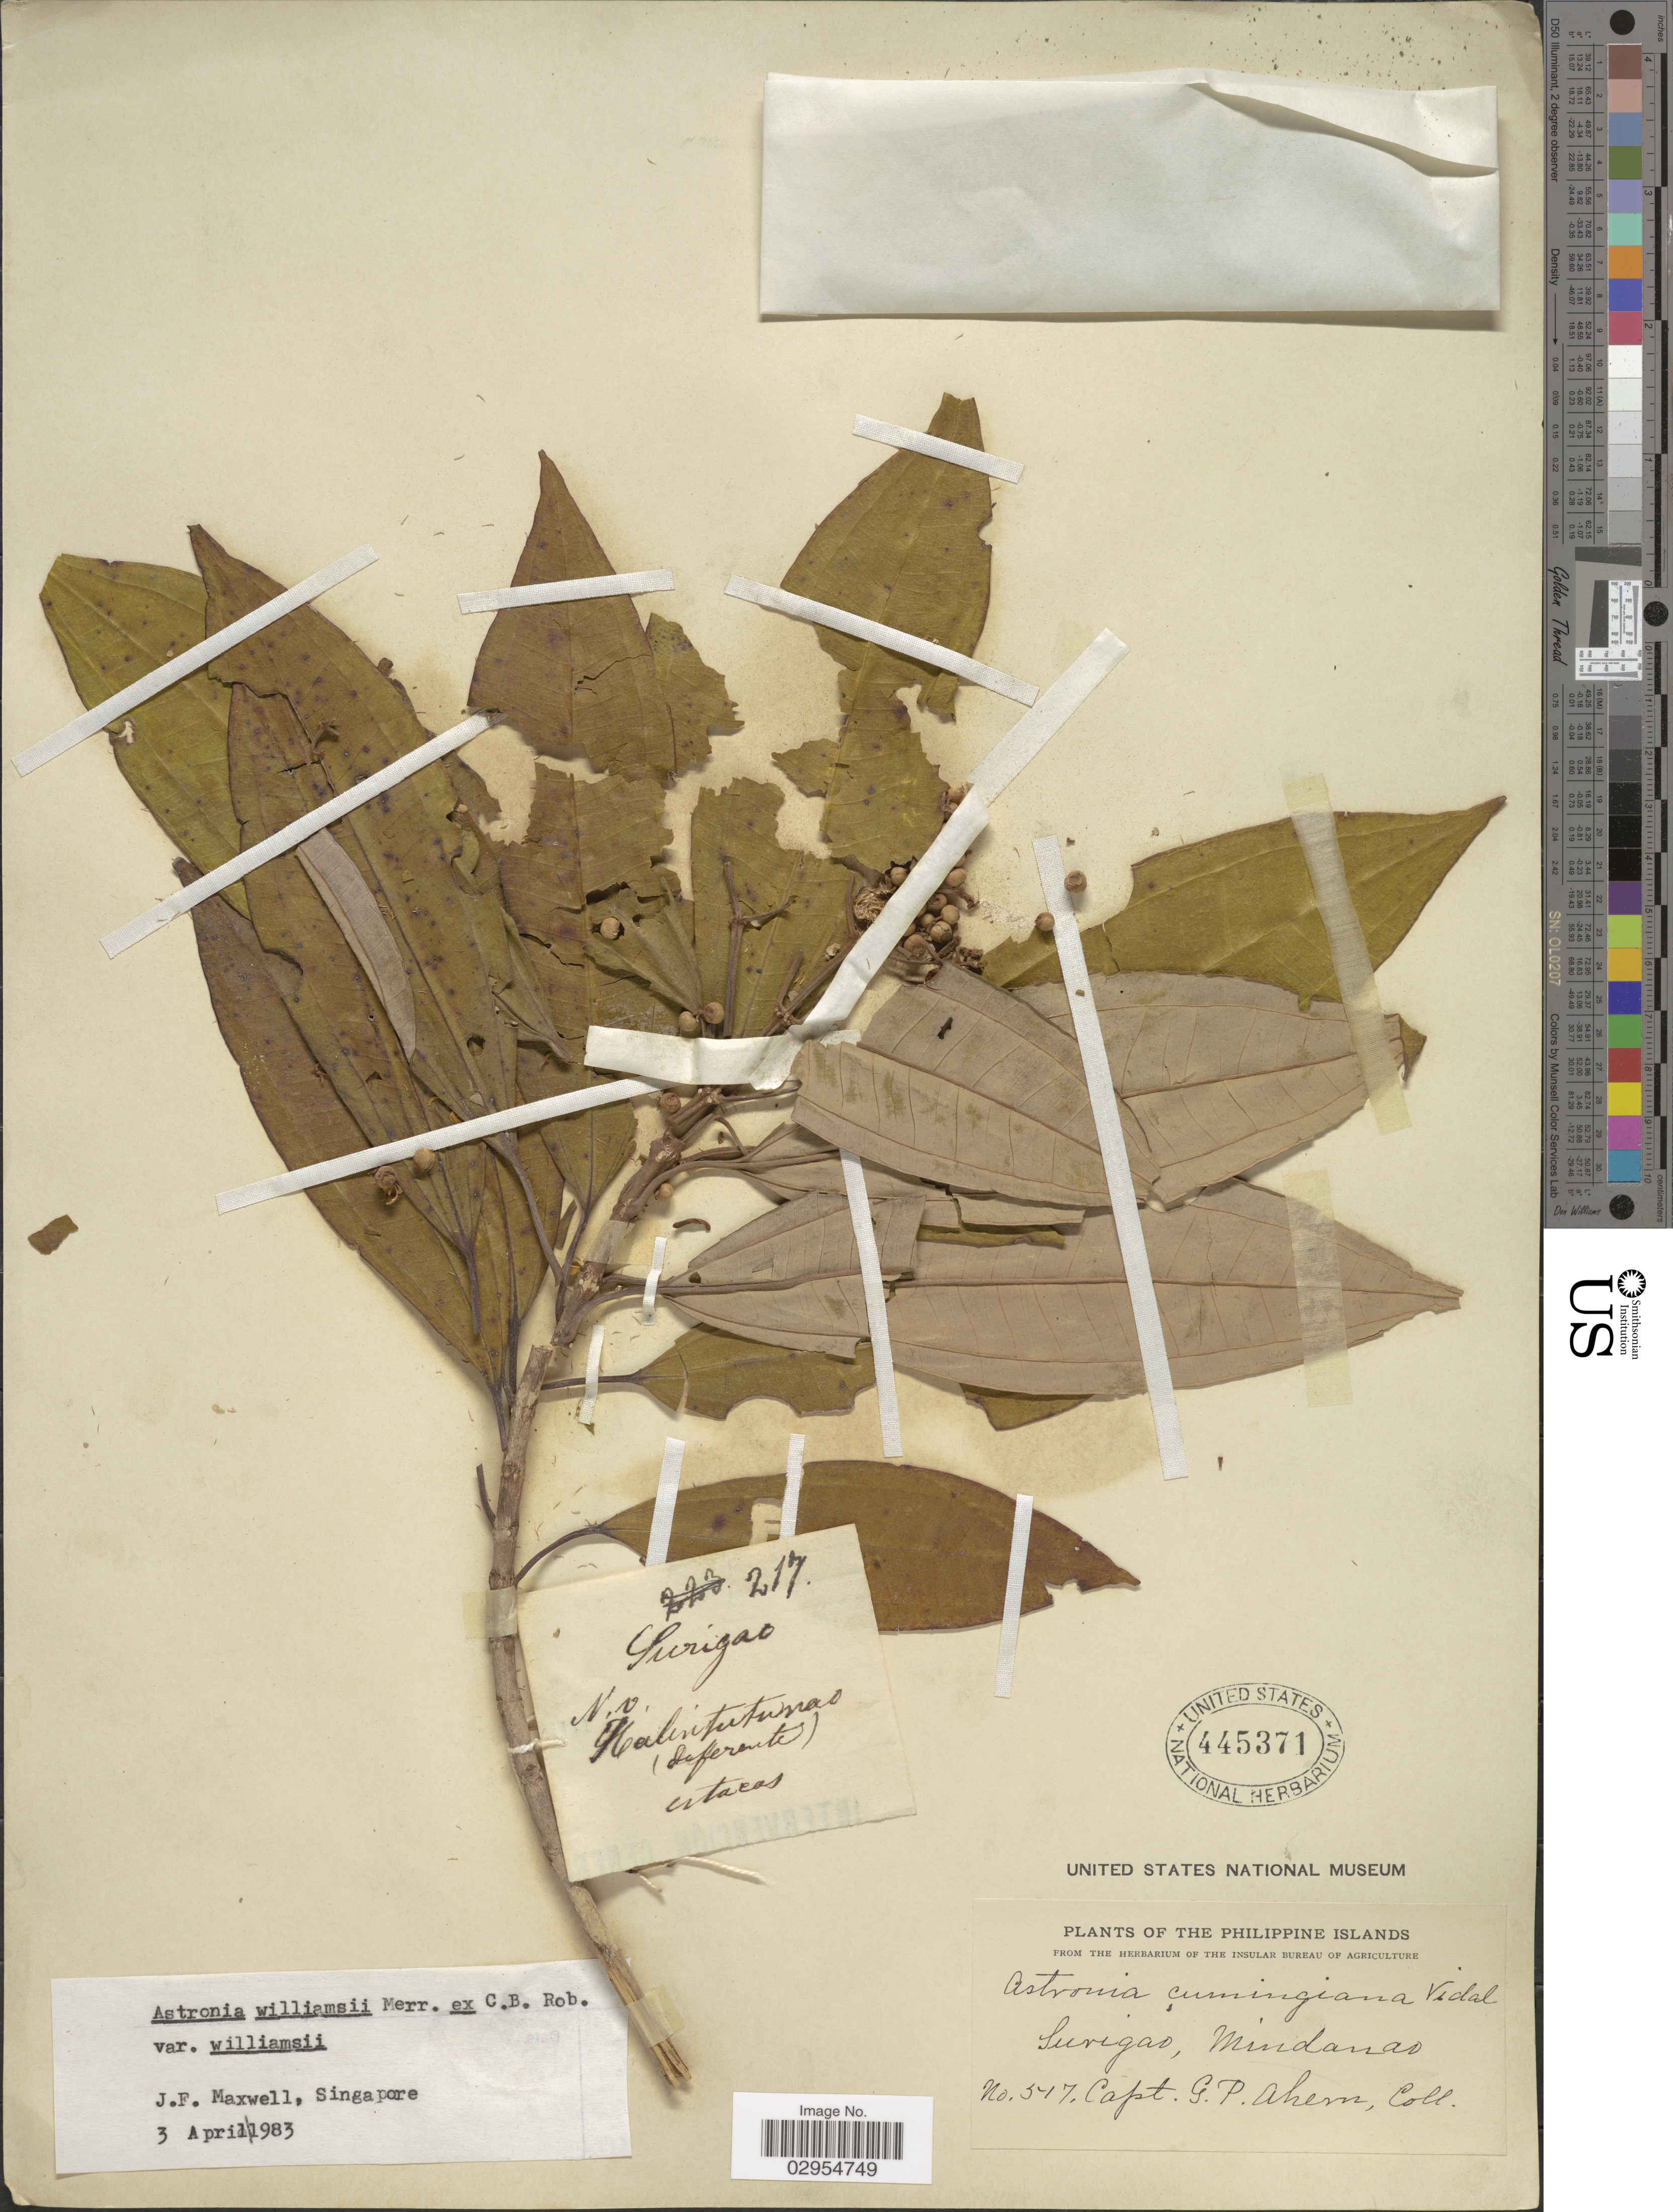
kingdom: Plantae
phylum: Tracheophyta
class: Magnoliopsida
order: Myrtales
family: Melastomataceae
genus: Astronia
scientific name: Astronia williamsii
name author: Merr. ex C.B. Rob.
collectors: G. Ahern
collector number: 517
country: Philippines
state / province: Caraga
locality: Surigao, Mindanao.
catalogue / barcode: US 445371